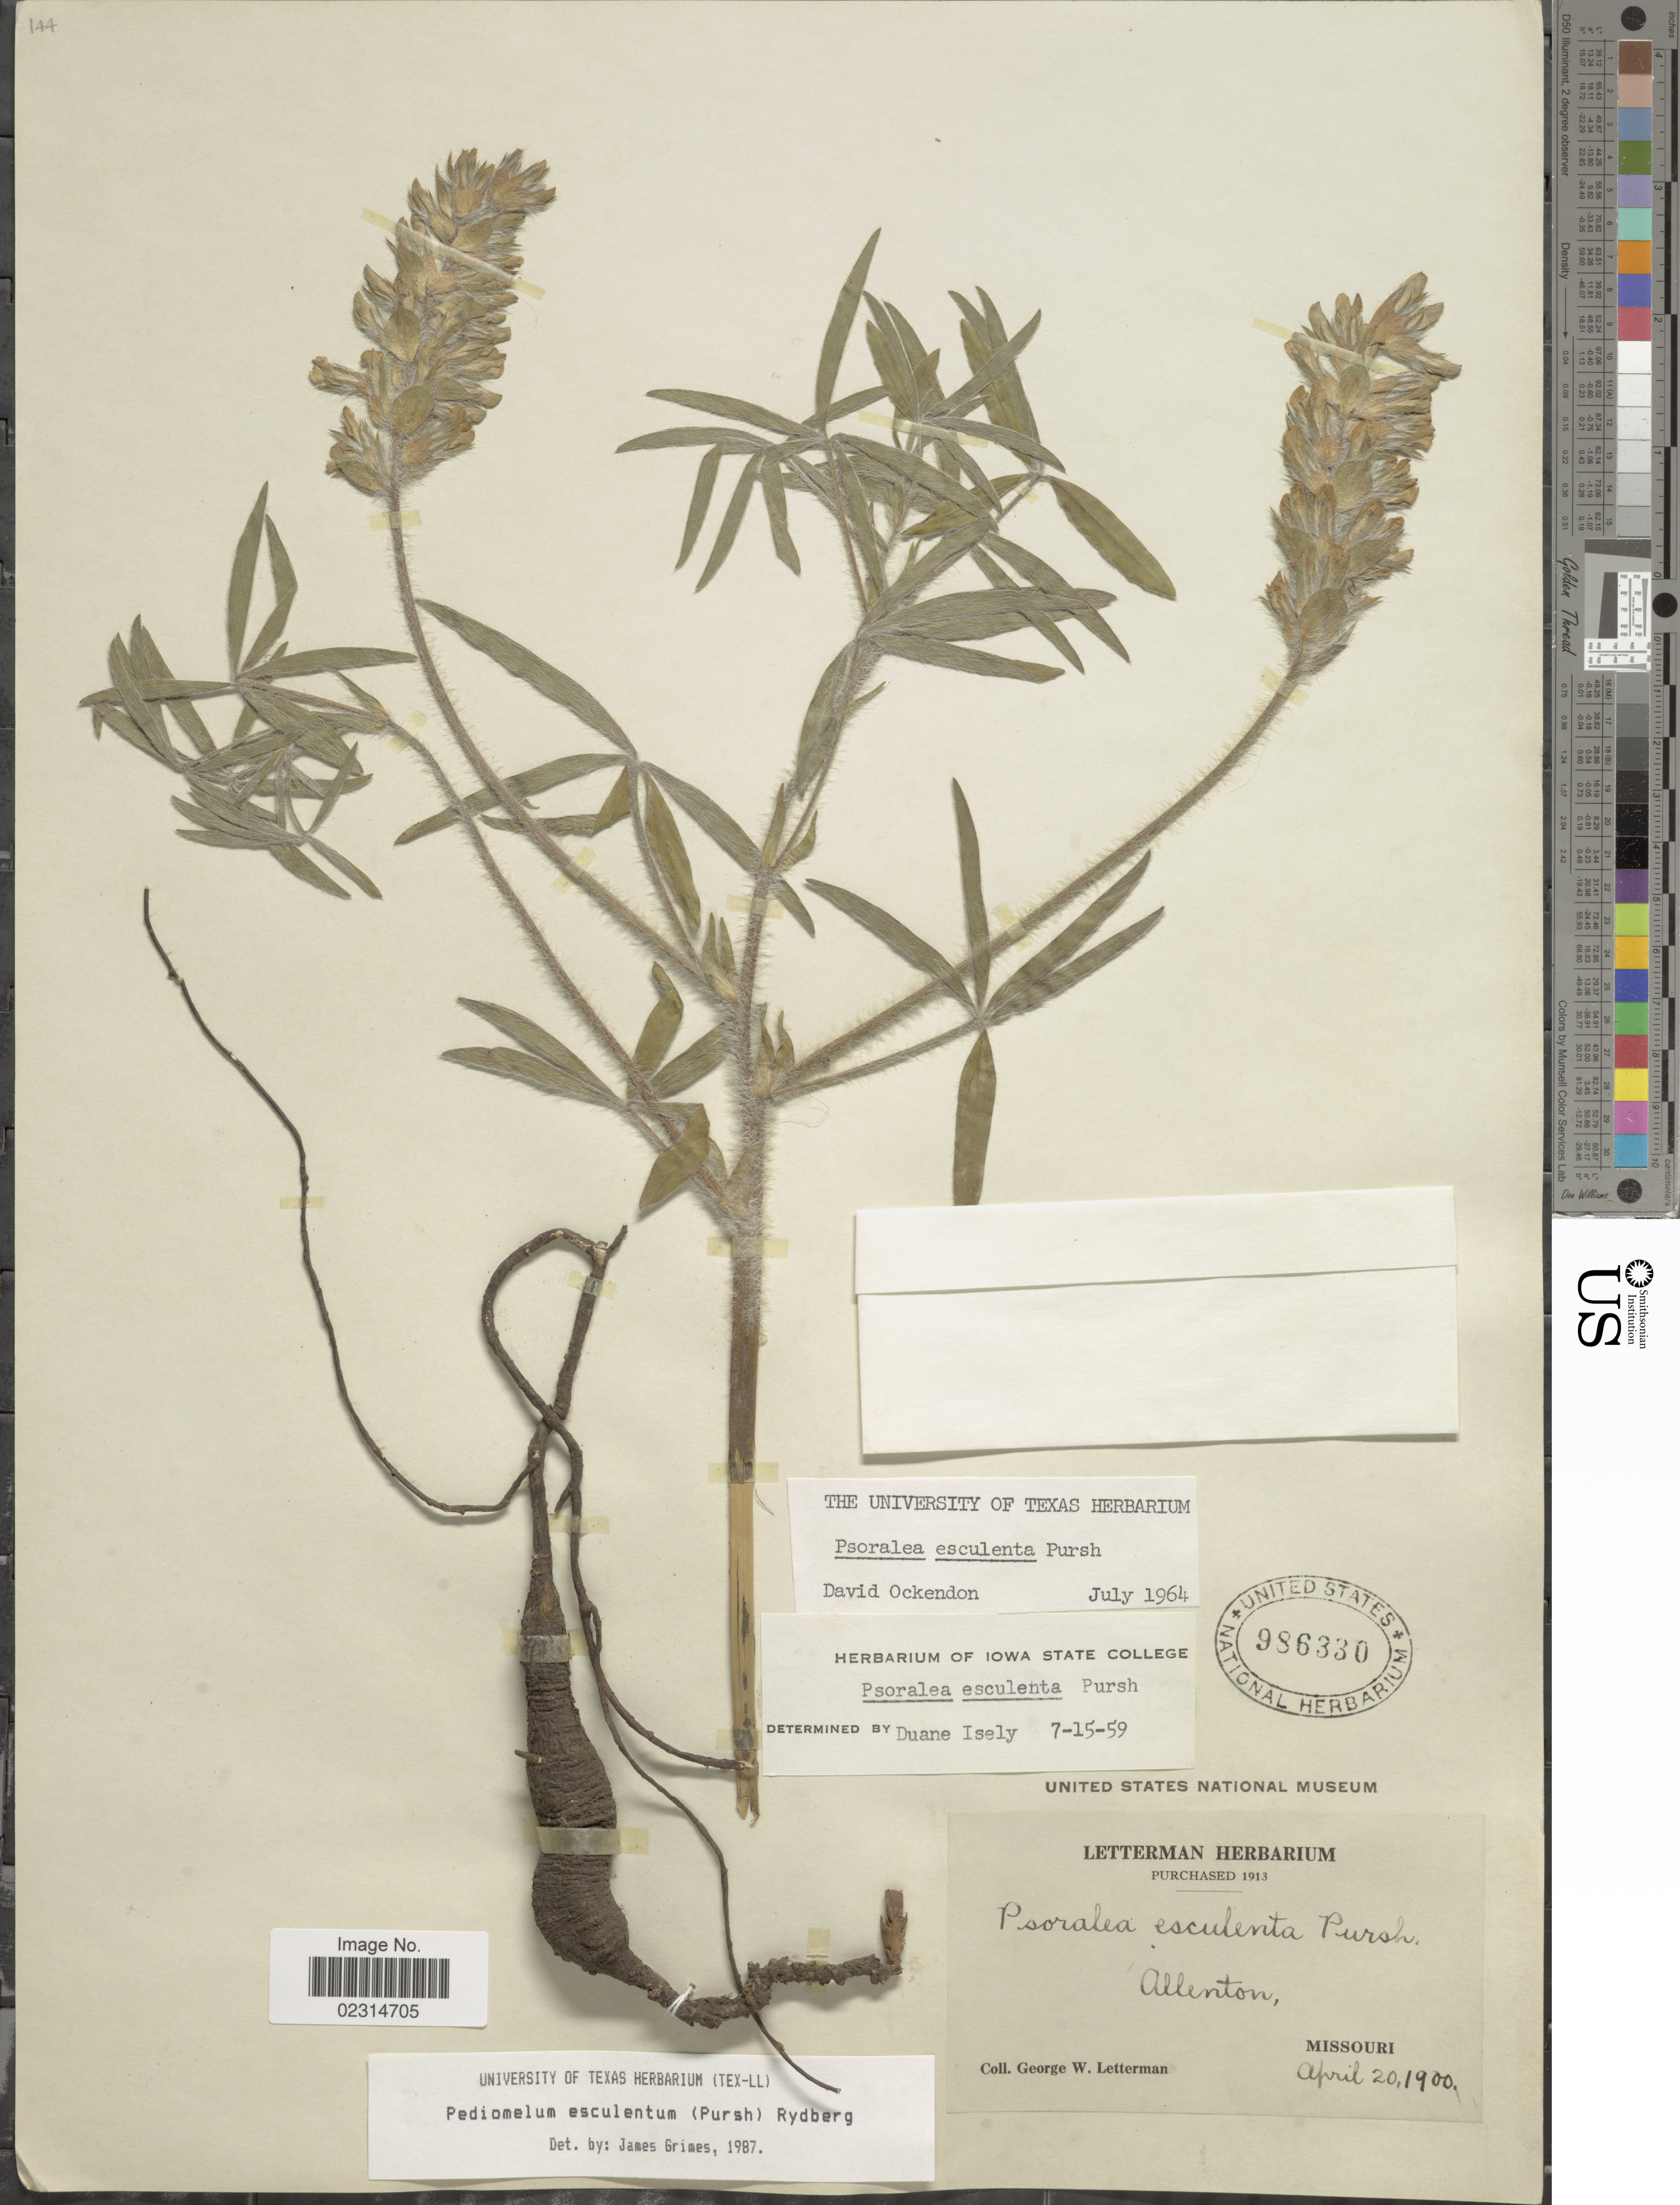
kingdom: Plantae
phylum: Tracheophyta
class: Magnoliopsida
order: Fabales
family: Fabaceae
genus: Pediomelum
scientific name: Pediomelum esculentum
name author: (Pursh) Rydb.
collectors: G. W. Letterman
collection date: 1900-04-20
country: United States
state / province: Missouri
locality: Allenton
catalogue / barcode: US 986330